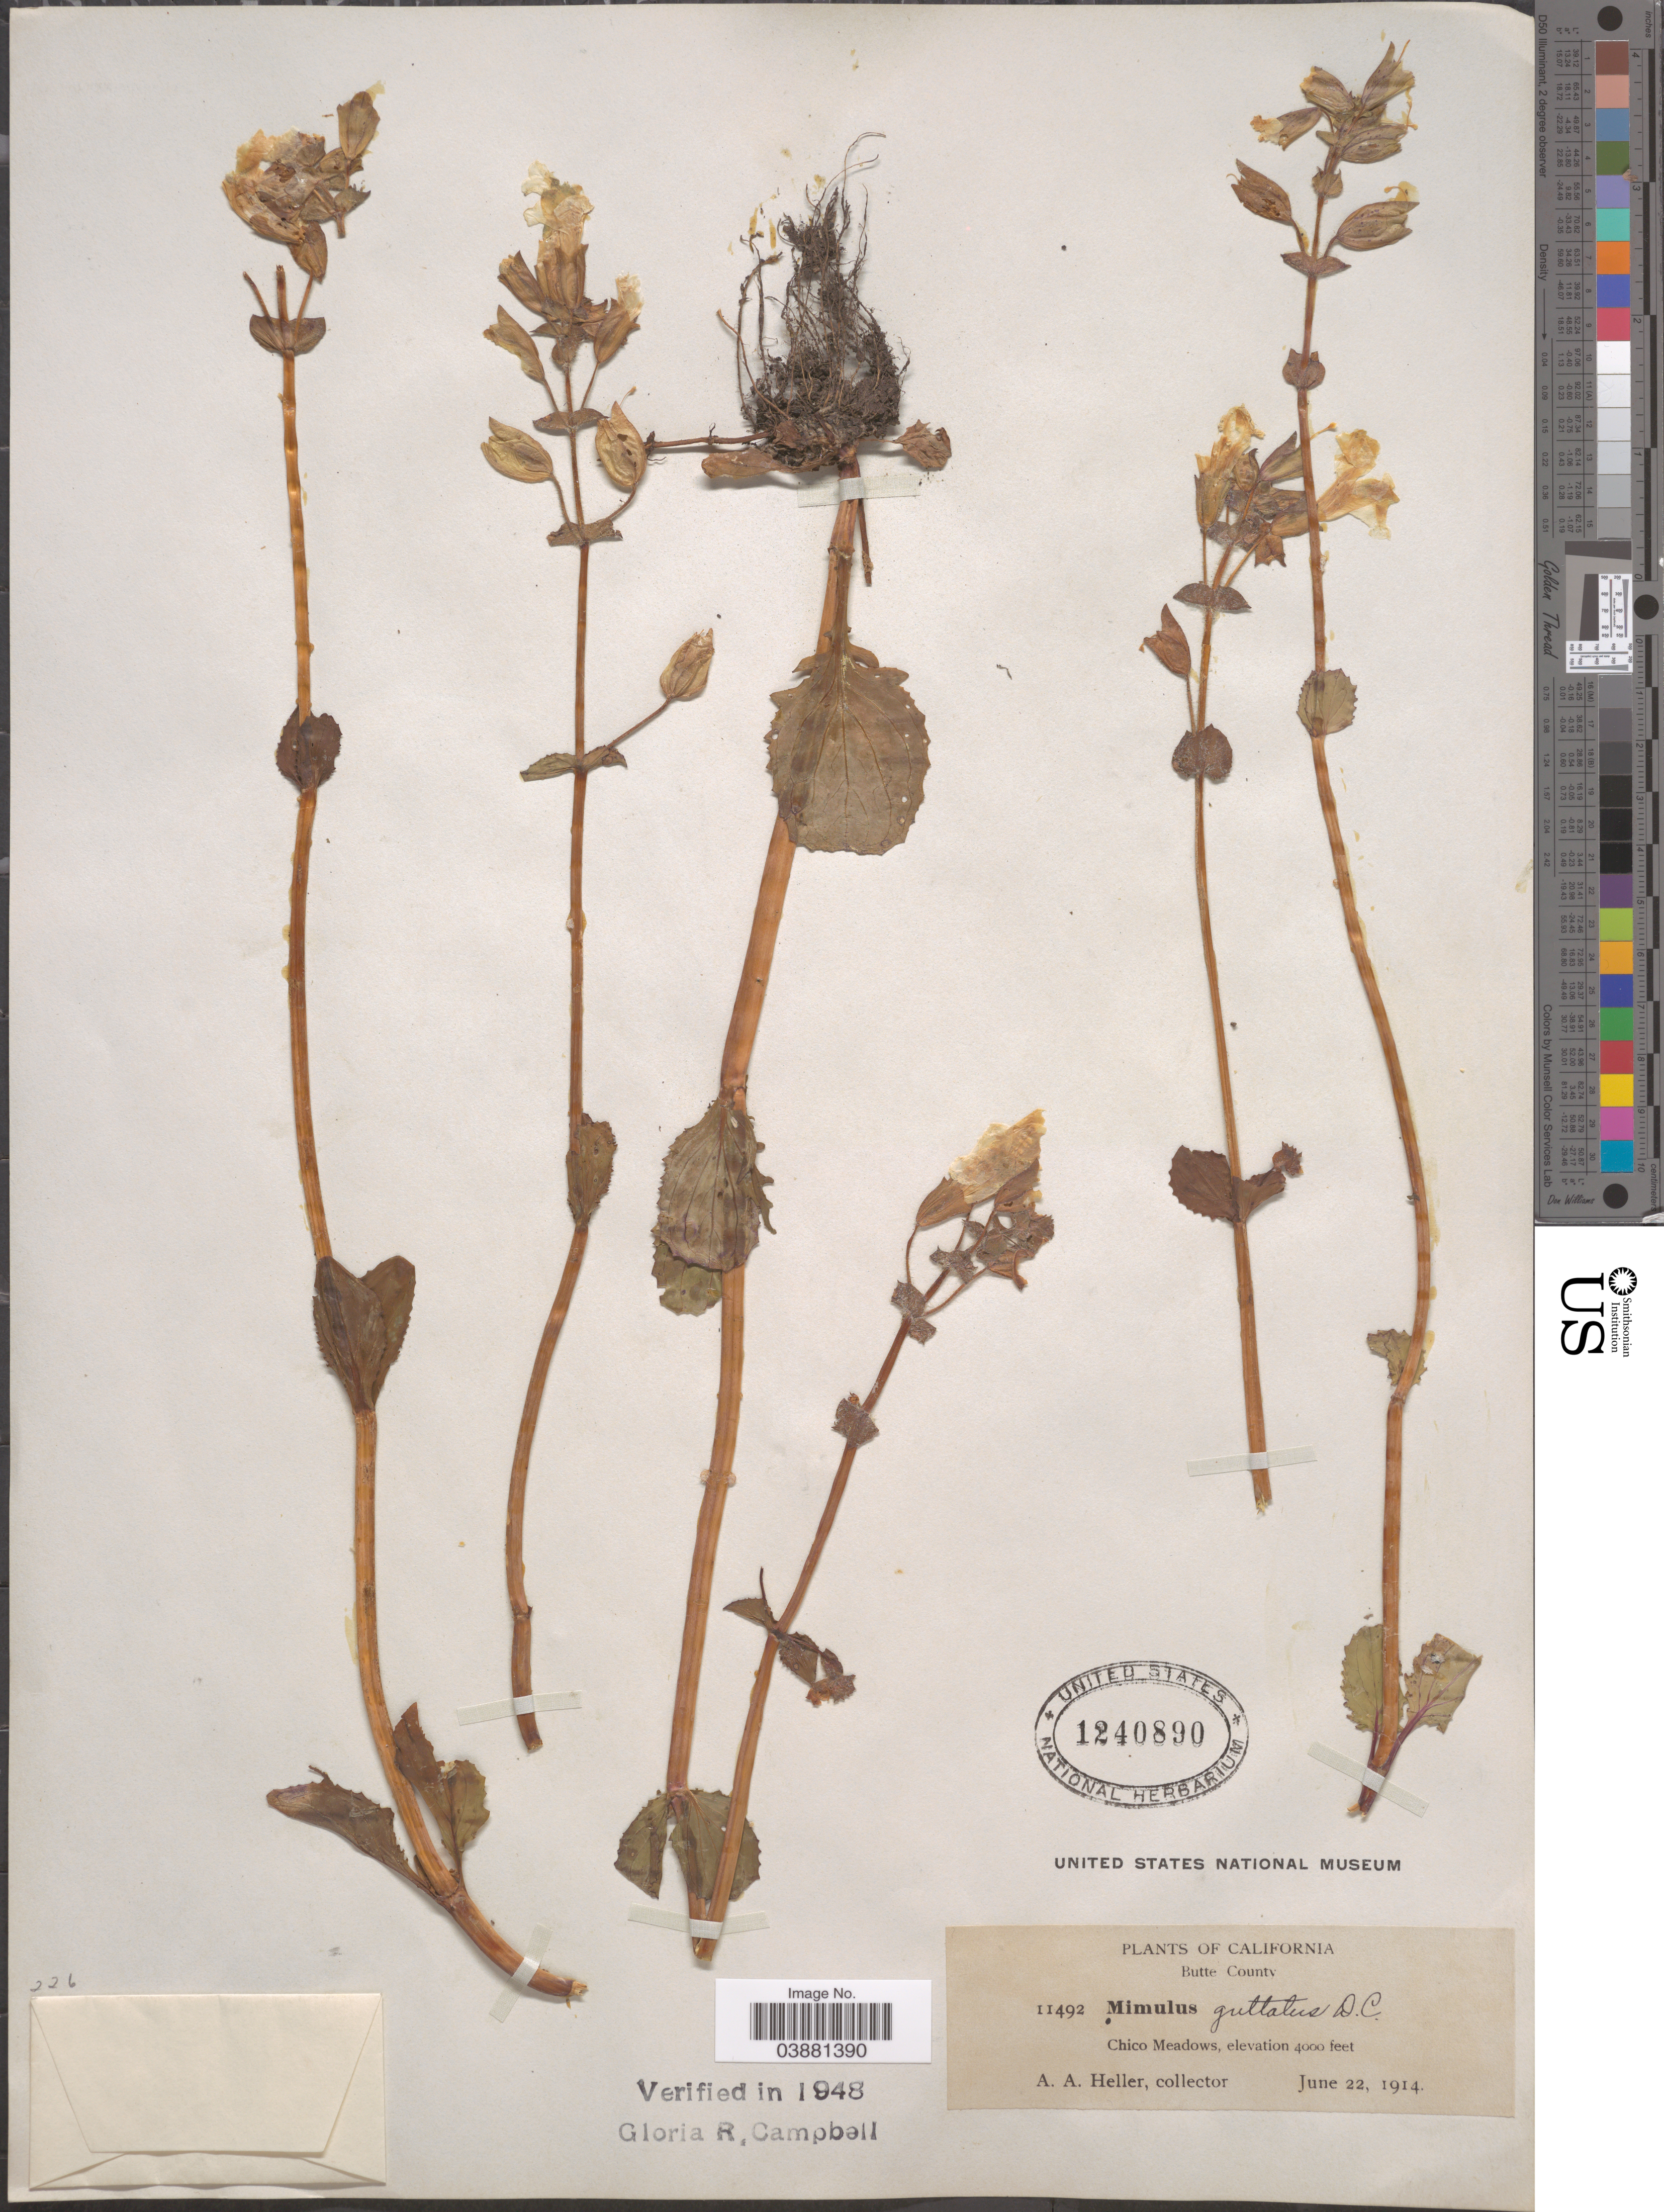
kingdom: Plantae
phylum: Tracheophyta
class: Magnoliopsida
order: Lamiales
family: Phrymaceae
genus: Mimulus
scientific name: Mimulus guttatus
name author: DC.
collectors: A. A. Heller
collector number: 11492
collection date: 1914-06-22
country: United States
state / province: California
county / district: Butte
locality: Butte County. Chico Meadows.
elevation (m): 1219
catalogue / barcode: US 1240890